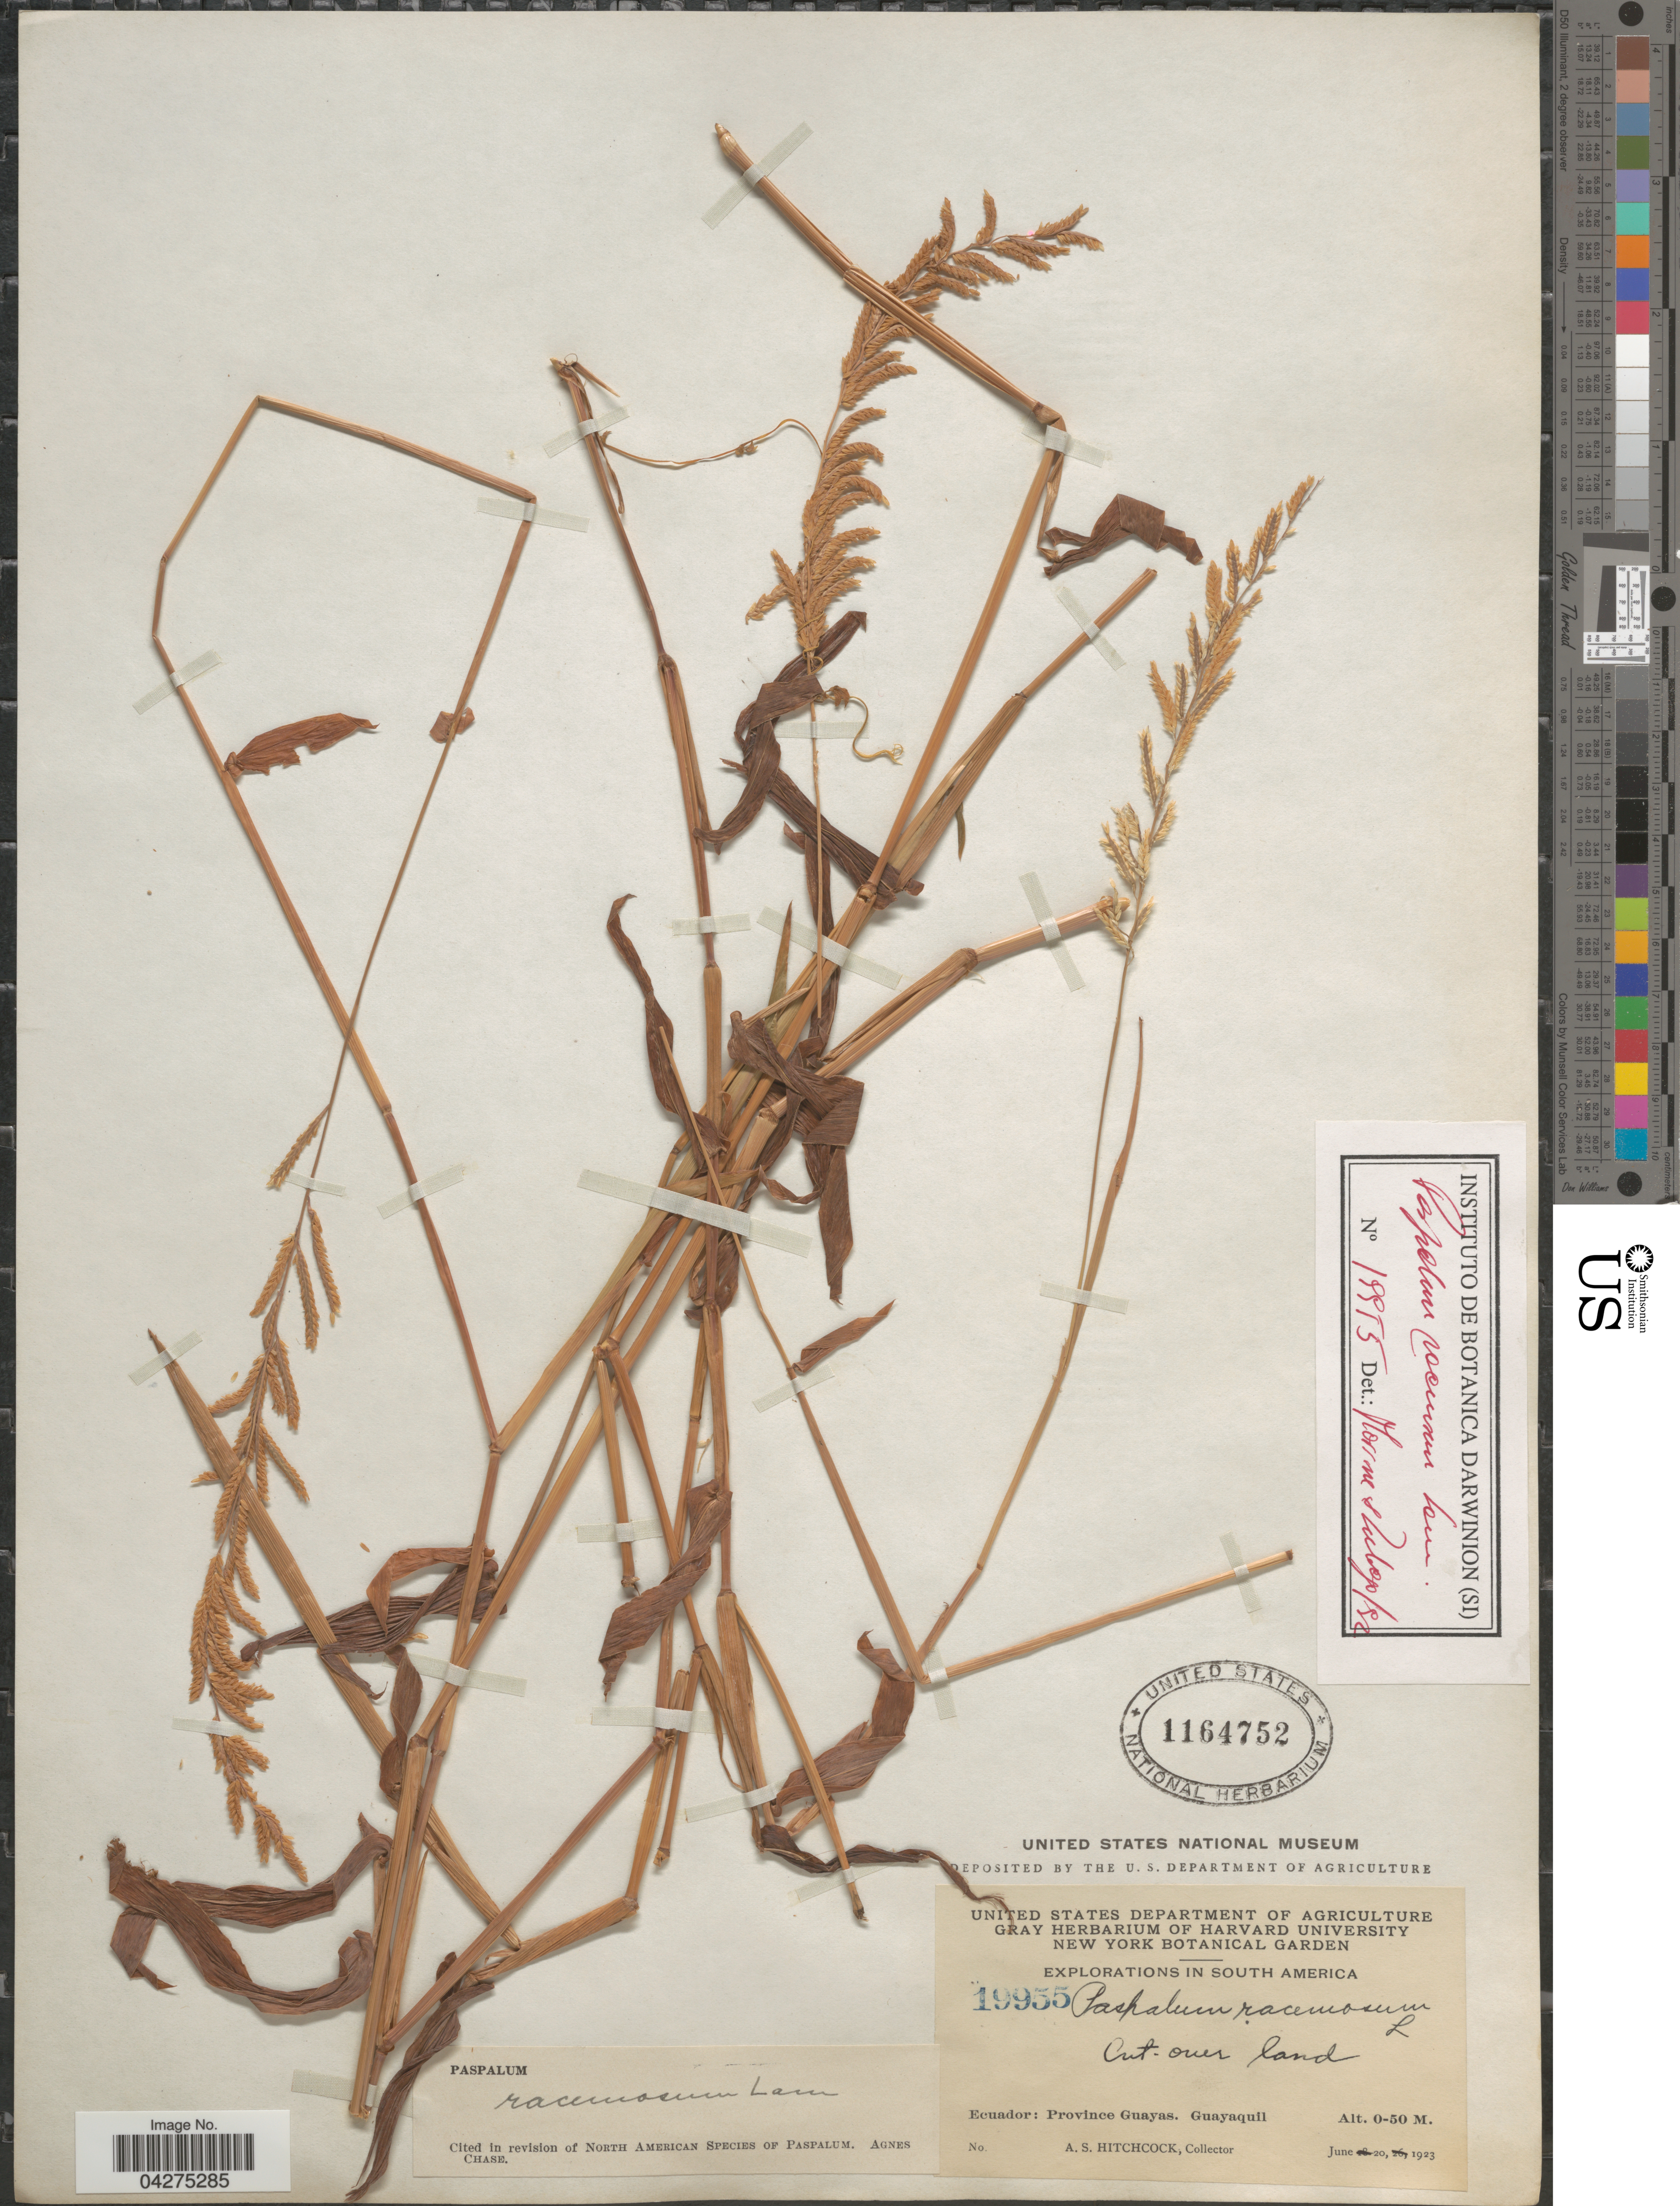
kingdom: Plantae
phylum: Tracheophyta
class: Liliopsida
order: Poales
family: Poaceae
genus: Paspalum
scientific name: Paspalum racemosum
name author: Lam.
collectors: A. S. Hitchcock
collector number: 19955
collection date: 1923-06-20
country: Ecuador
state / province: Guayas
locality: Explorations in South America. Cut-over land. Guayaquil.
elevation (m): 0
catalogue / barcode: US 1164752